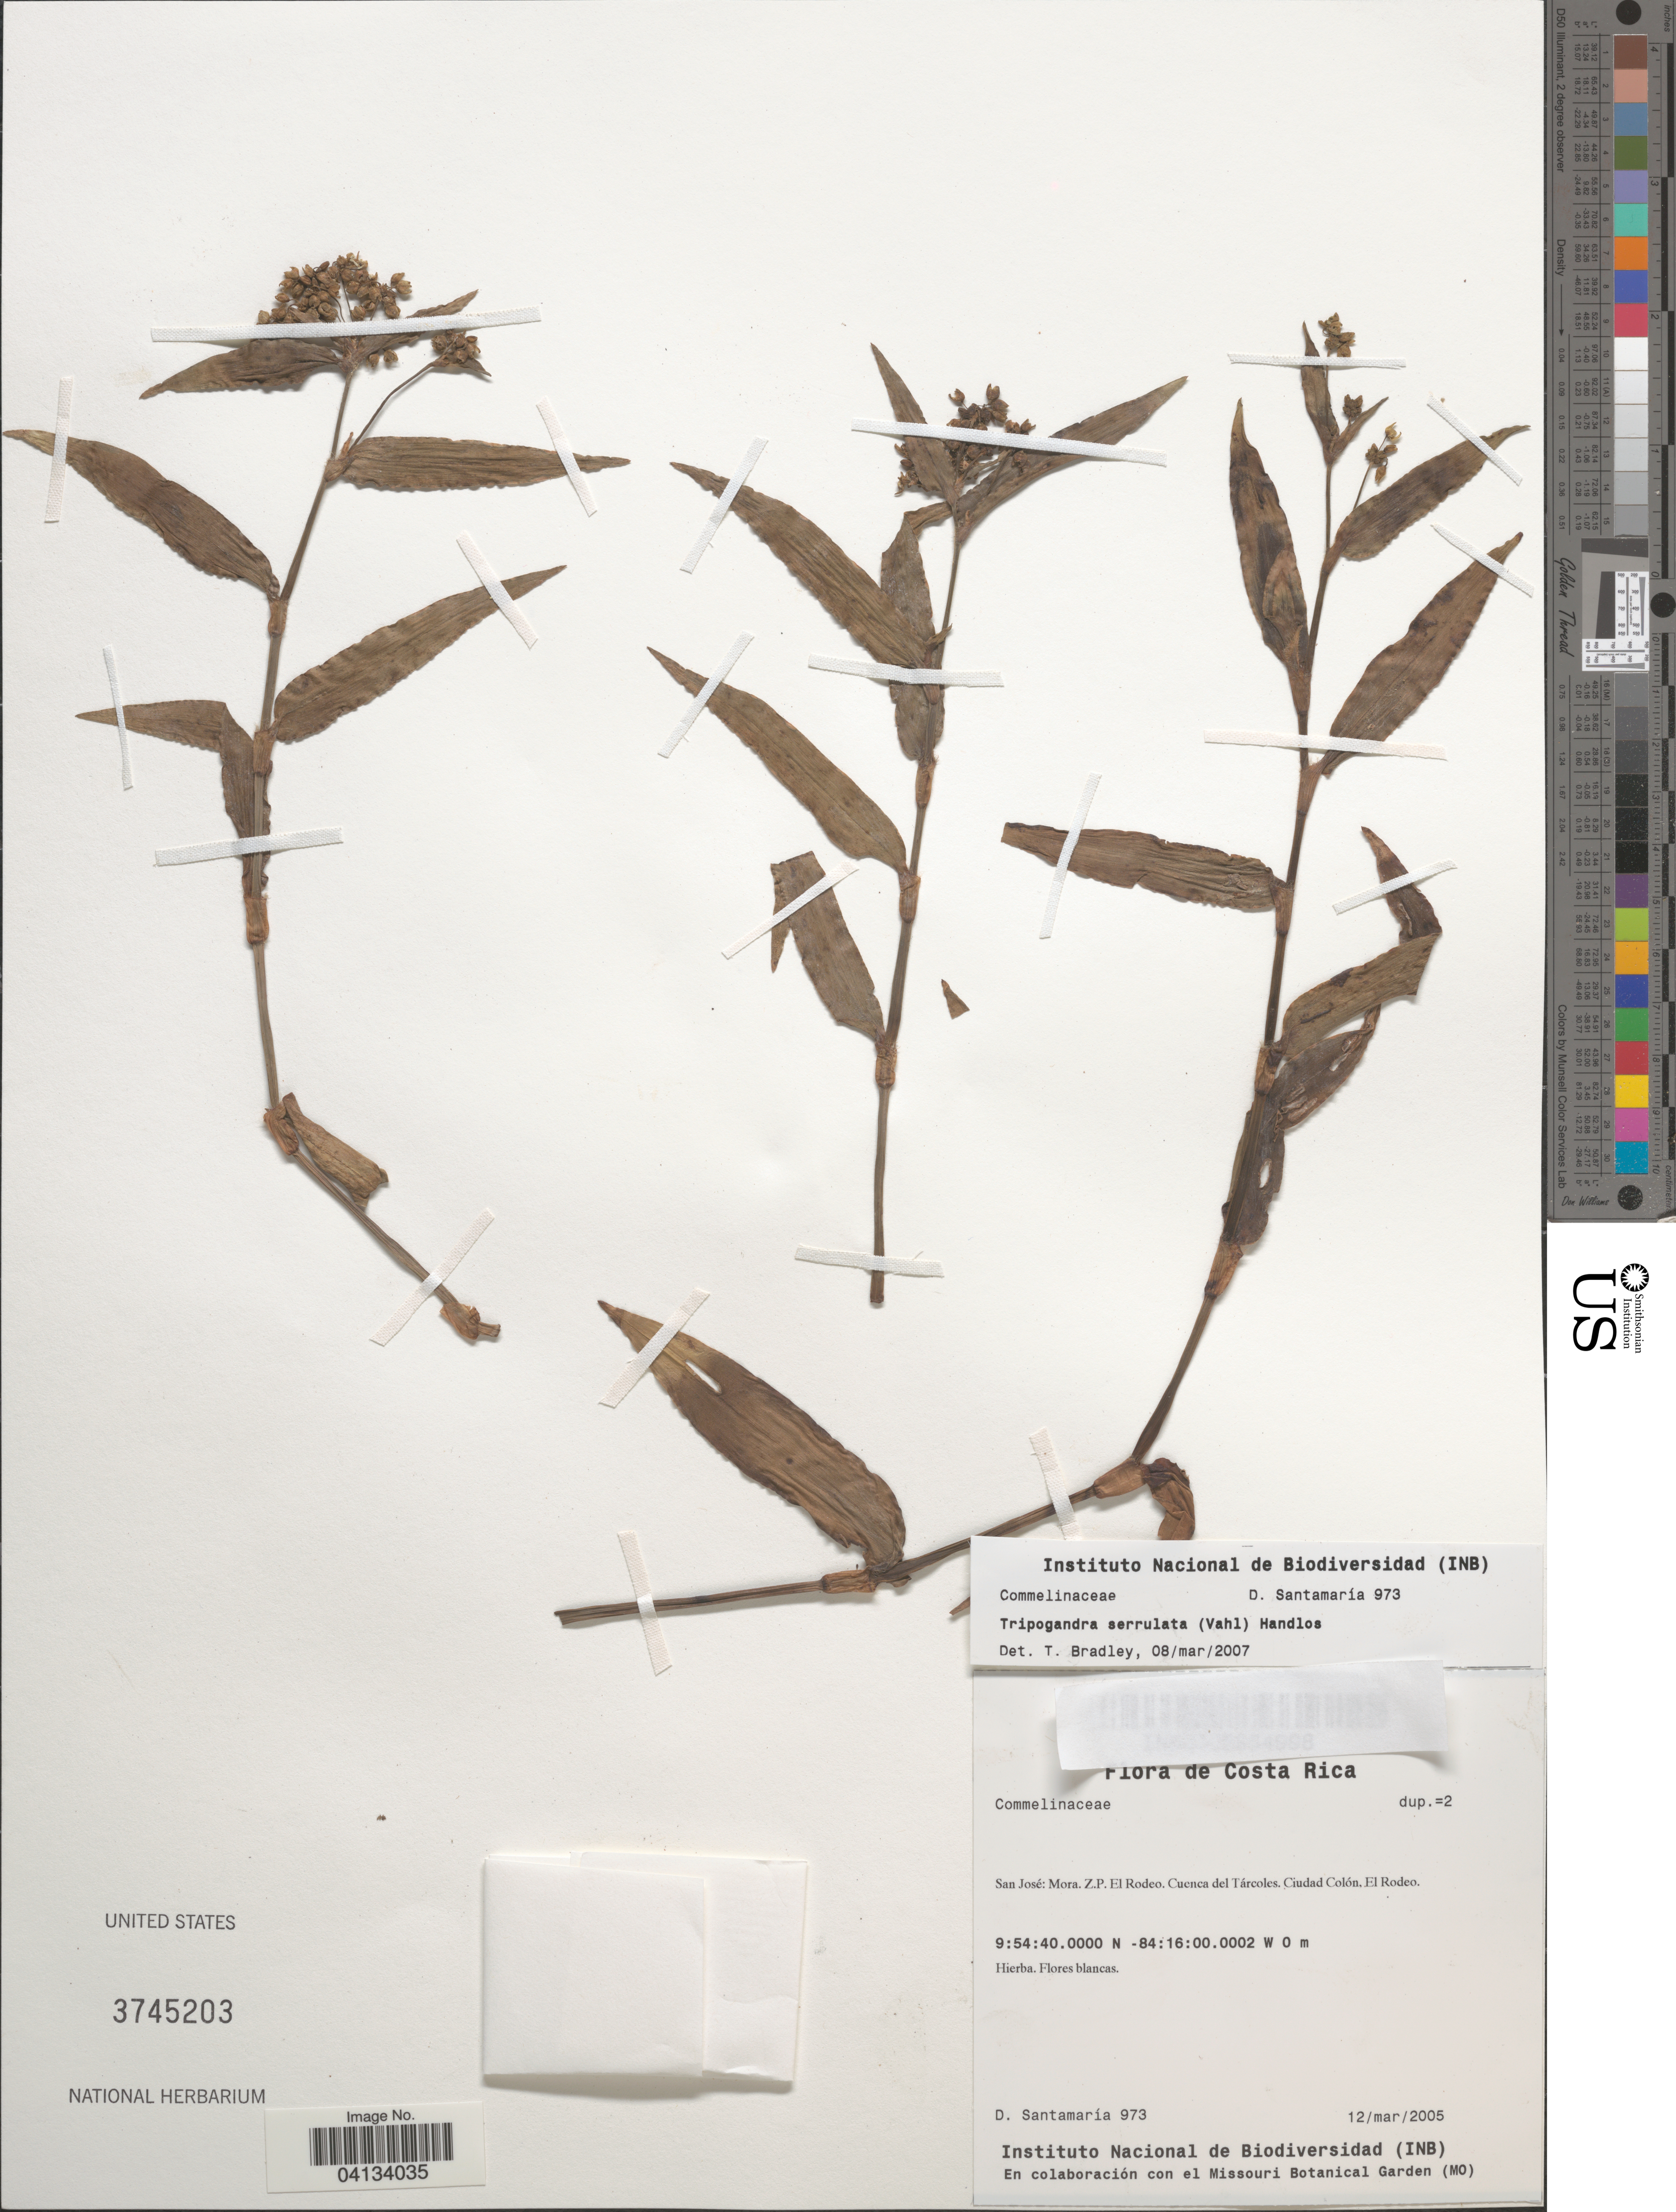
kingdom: Plantae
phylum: Tracheophyta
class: Liliopsida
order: Commelinales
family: Commelinaceae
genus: Tripogandra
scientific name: Tripogandra serrulata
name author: (Vahl) Handlos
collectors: D. Santamaria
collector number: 973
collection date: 2005-03-12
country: Costa Rica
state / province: San José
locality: Mora. Z.P. El Rodeo. Cuenca del Tárcoles. Ciudad Colón, El Rodeo.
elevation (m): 0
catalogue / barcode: US 3745203